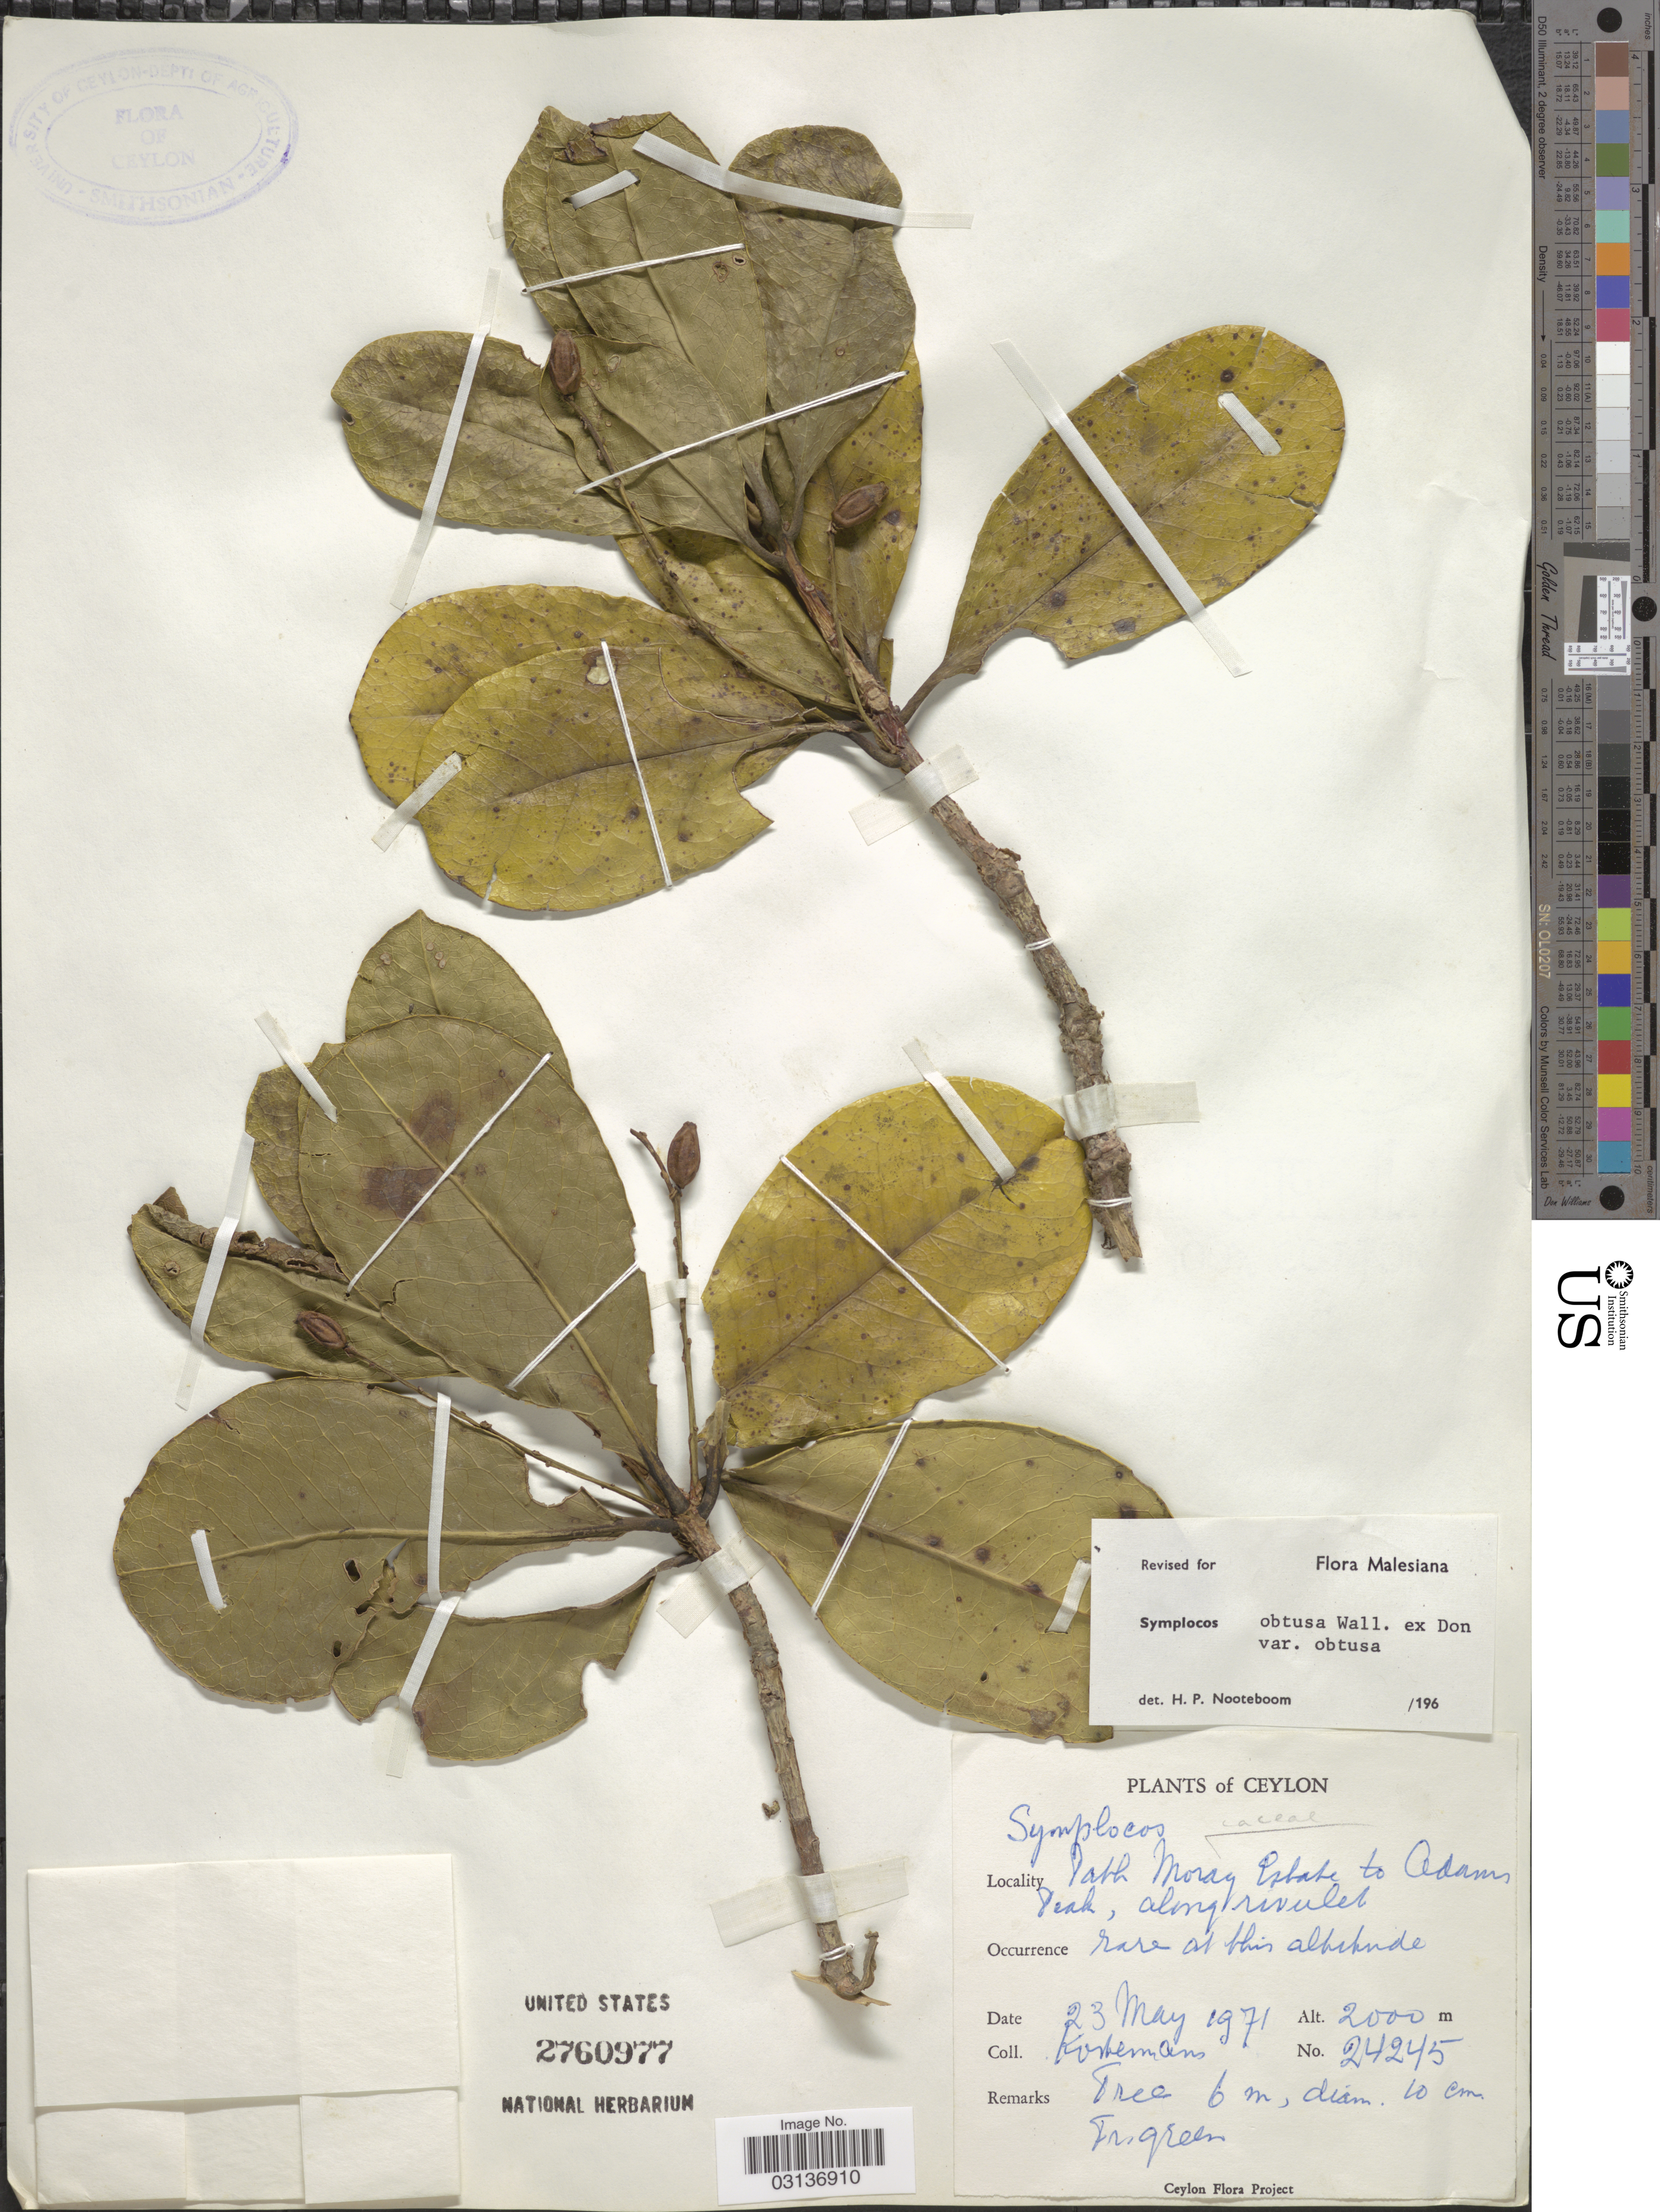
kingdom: Plantae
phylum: Tracheophyta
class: Magnoliopsida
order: Ericales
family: Symplocaceae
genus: Symplocos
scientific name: Symplocos obtusa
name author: Wall. ex G. Don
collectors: Kostermans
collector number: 24245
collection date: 1971-05-23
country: Sri Lanka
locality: Ceylon. Path Moray Estate to Adams Peak, along rivulet.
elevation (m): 2000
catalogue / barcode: US 2760977